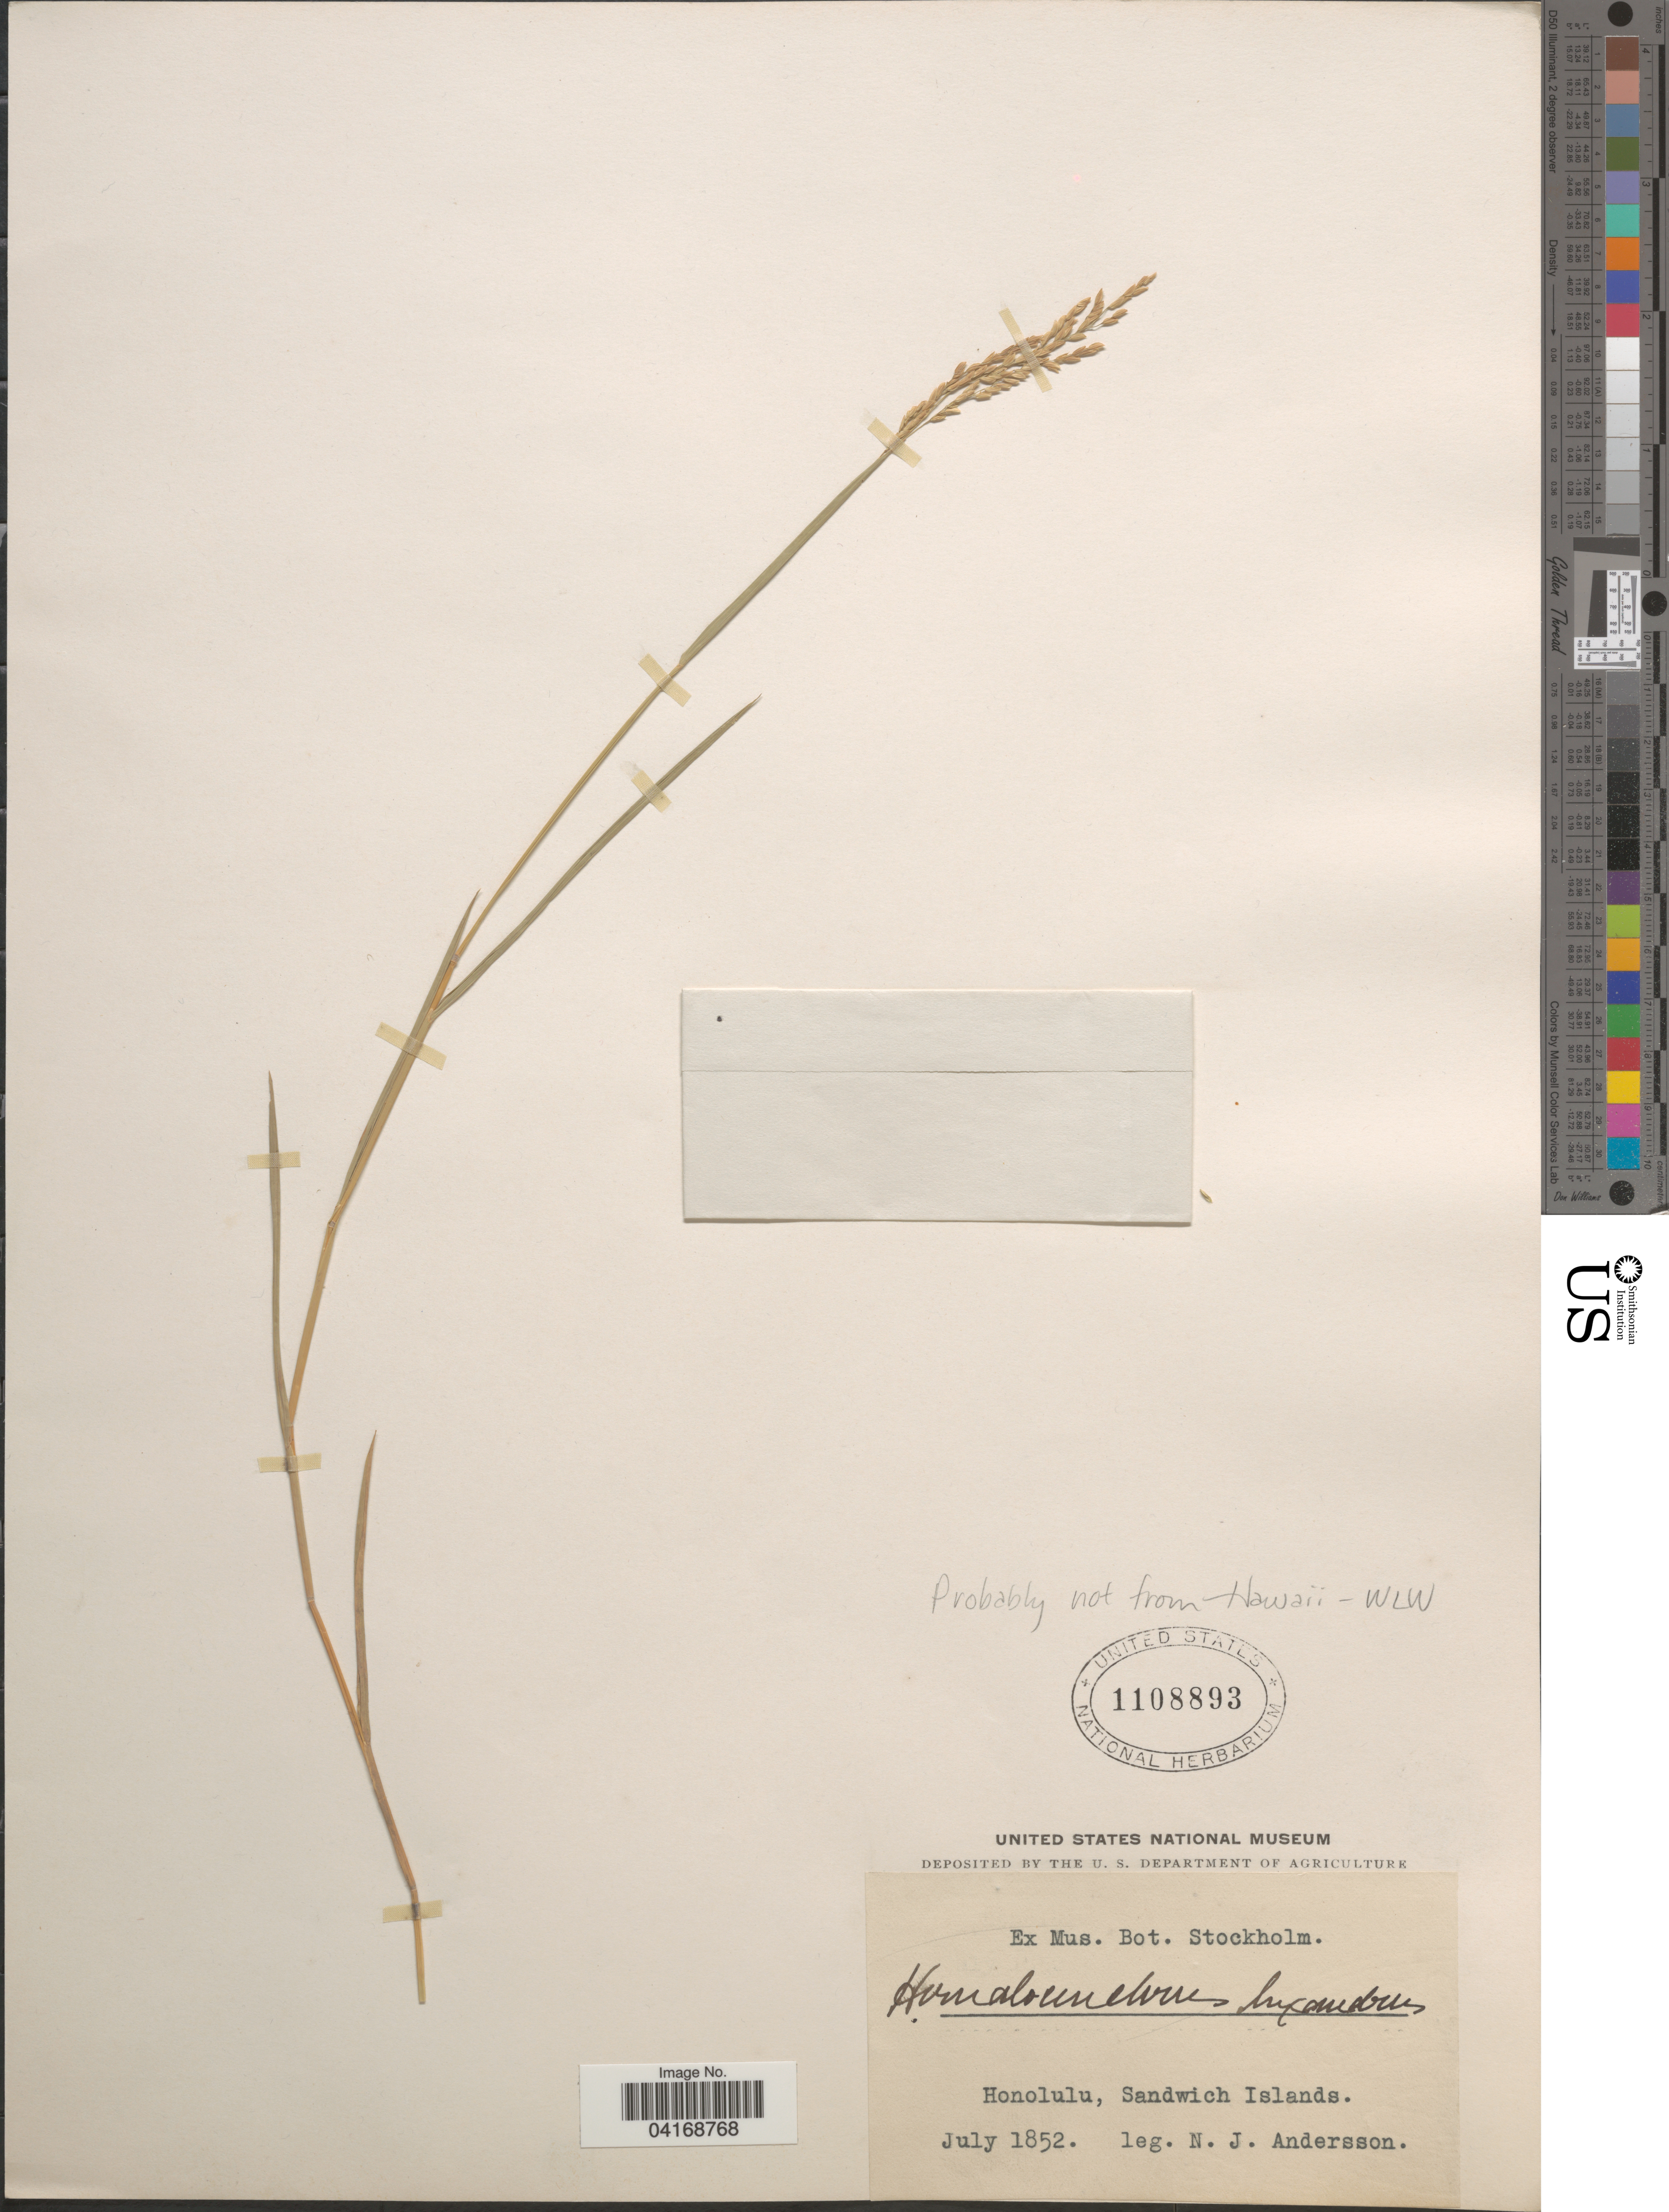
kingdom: Plantae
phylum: Tracheophyta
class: Liliopsida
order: Poales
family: Poaceae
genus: Leersia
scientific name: Leersia hexandra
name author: Sw.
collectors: N. J. Anderson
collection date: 1852-07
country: United States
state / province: Hawaii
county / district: Honolulu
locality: Honolulu, Sandwich Islands.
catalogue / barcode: US 1108893